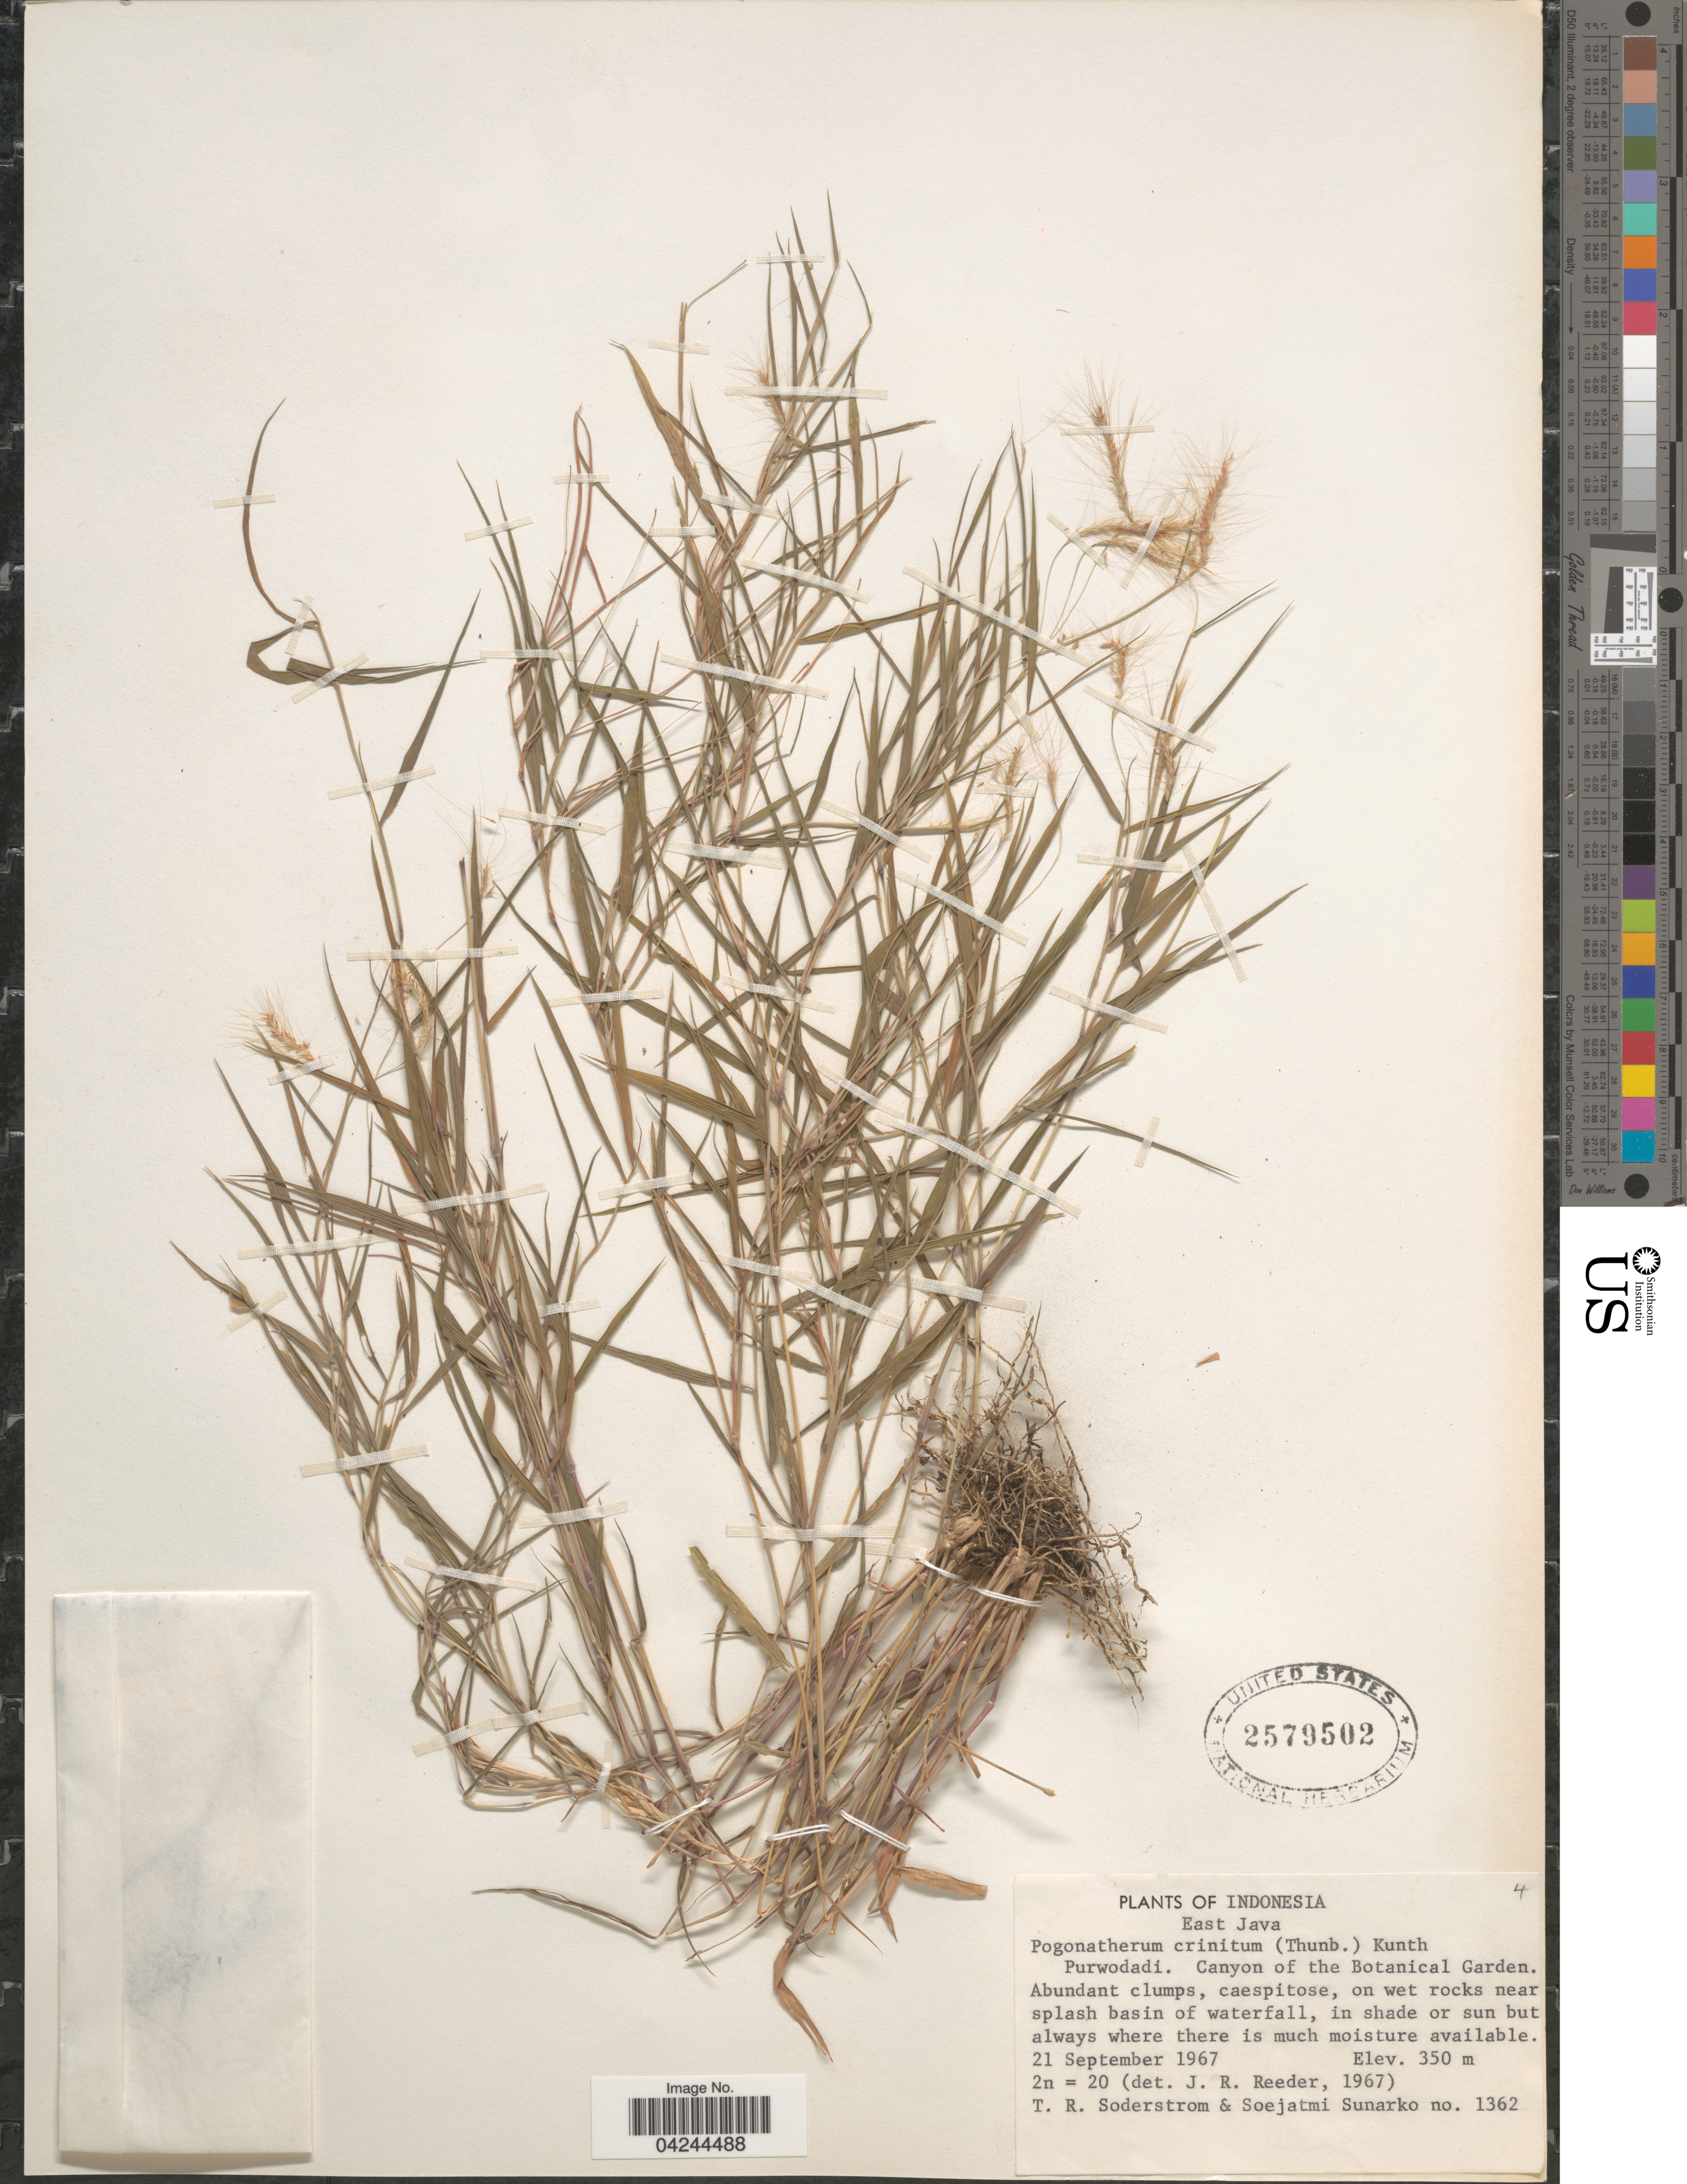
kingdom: Plantae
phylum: Tracheophyta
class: Liliopsida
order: Poales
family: Poaceae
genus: Pogonatherum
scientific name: Pogonatherum crinitum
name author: (Thunb.) Kunth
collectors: T. R. Soderstrom & S. Sunarko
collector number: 1362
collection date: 1967-09-21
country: Indonesia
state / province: Java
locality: East Java. Purwodadi. Canyon of the Botanical Garden.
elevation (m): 350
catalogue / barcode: US 2579502